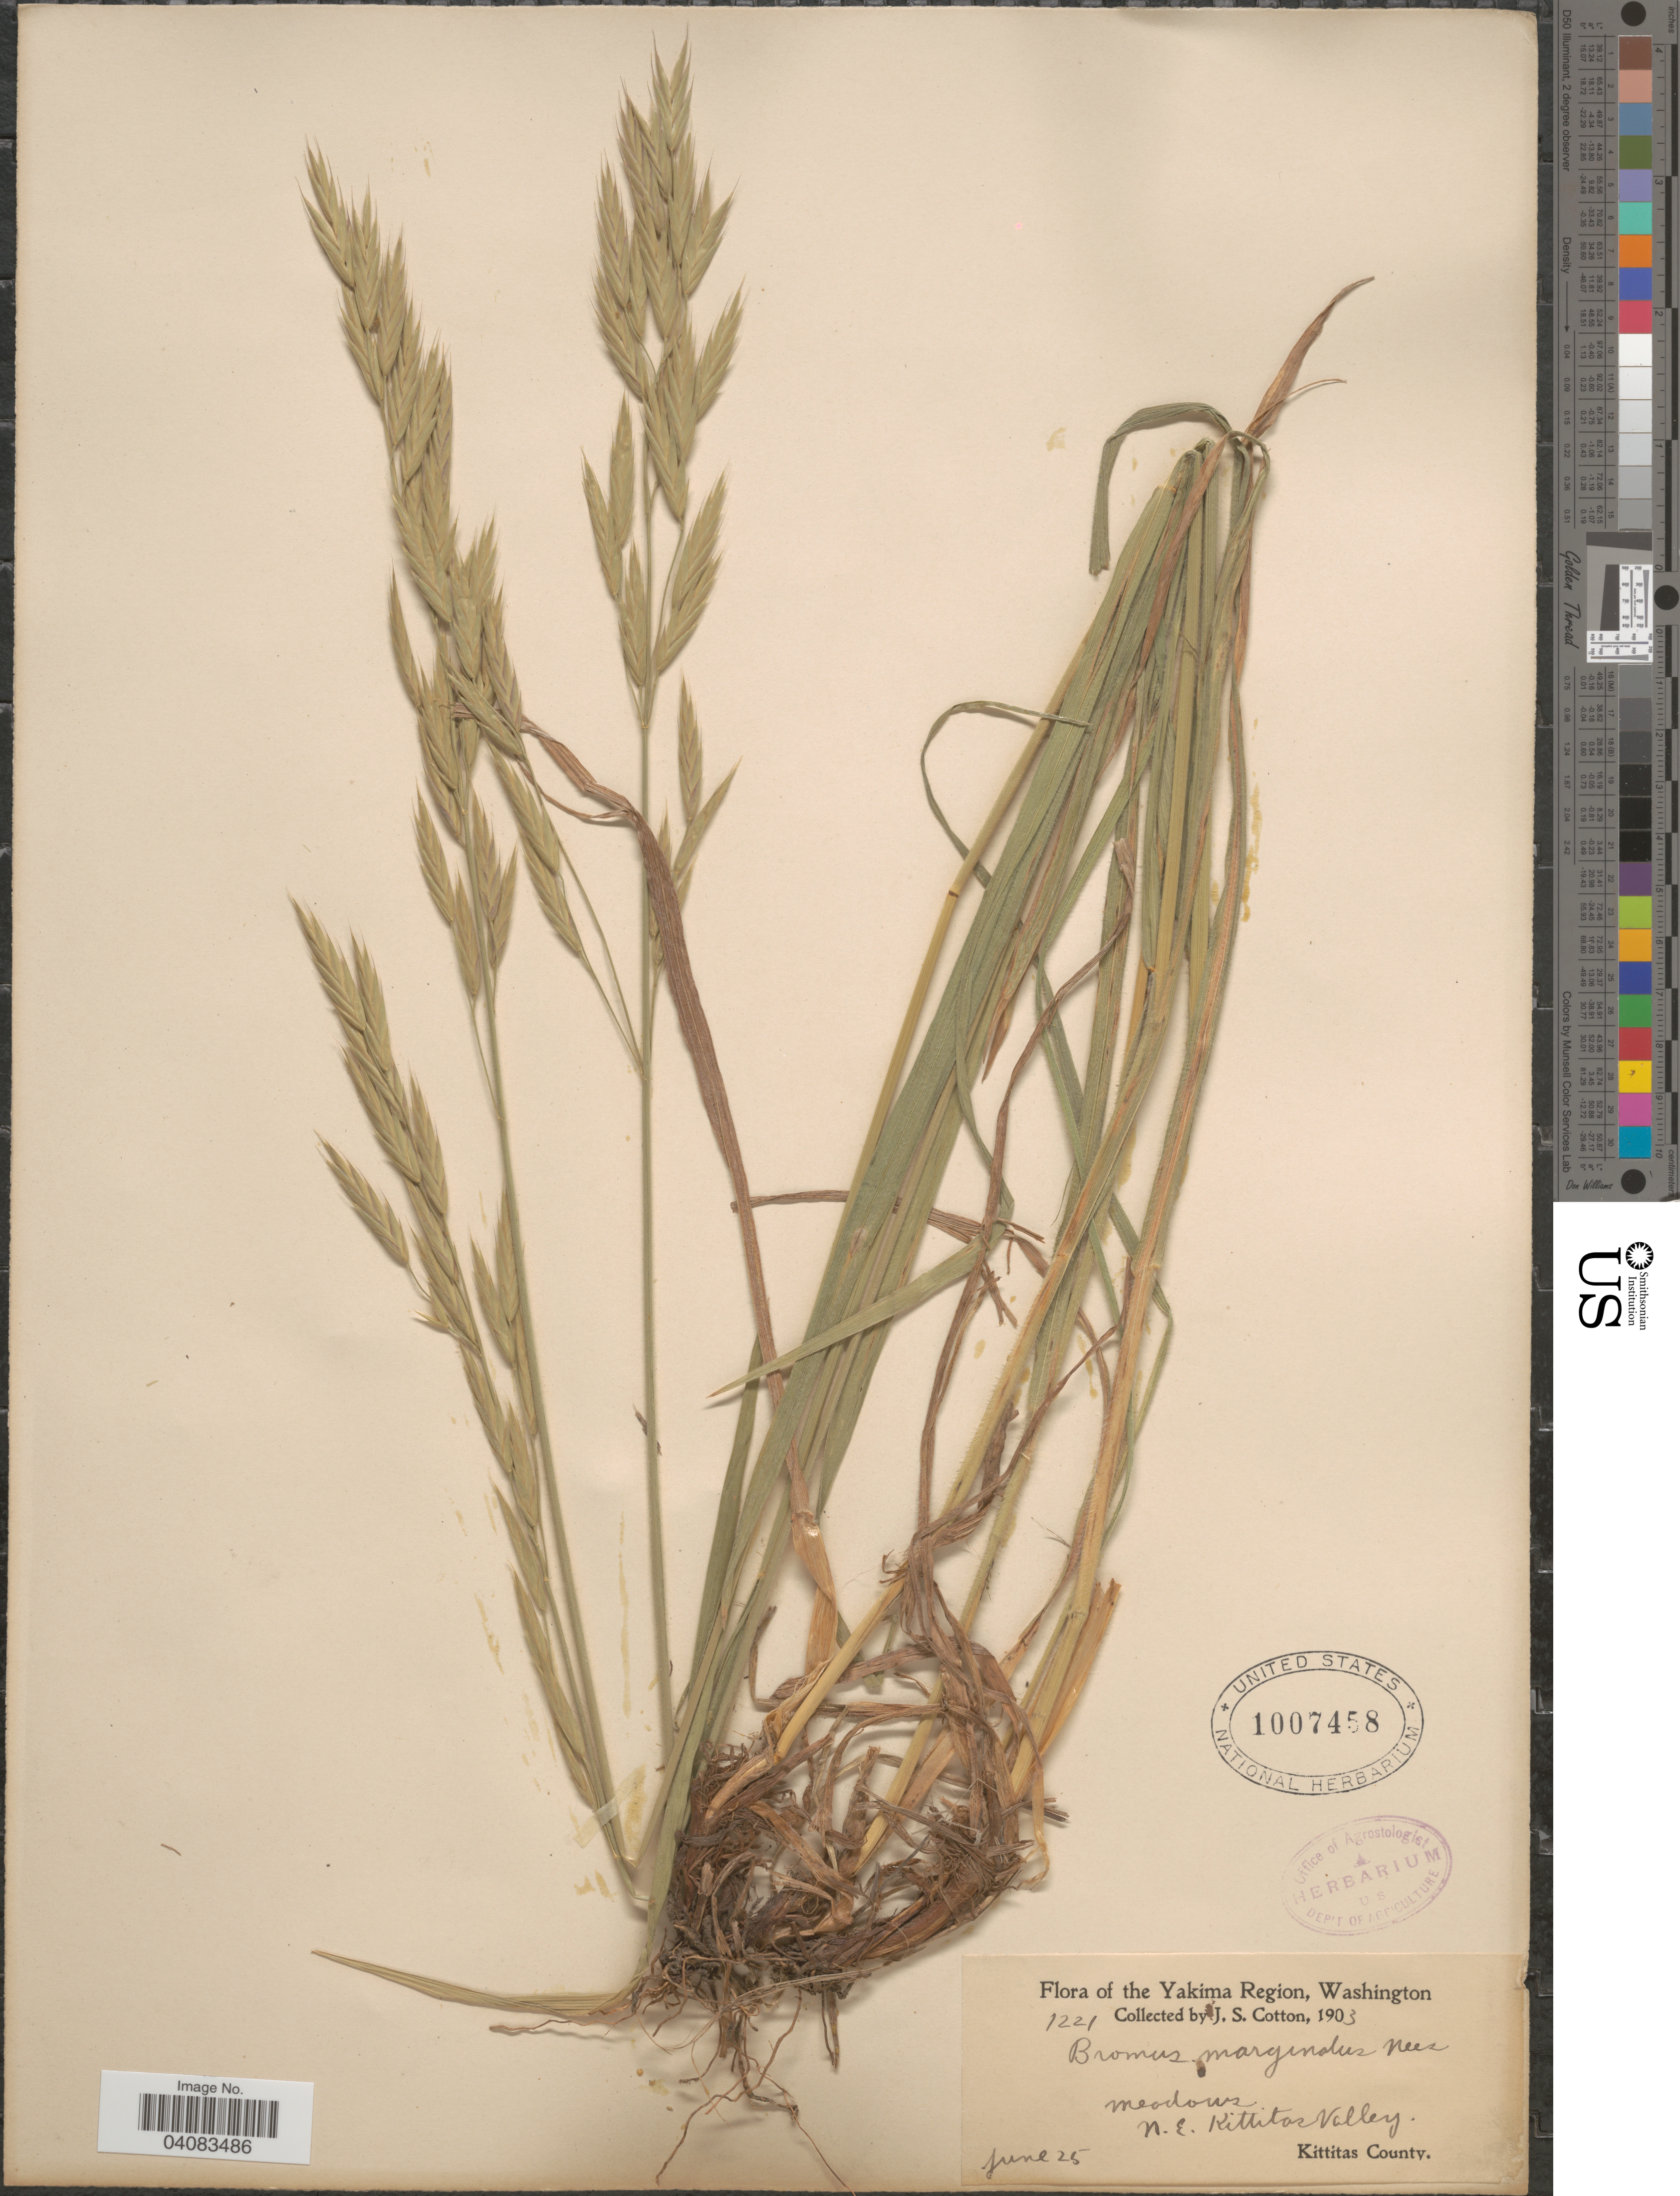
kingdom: Plantae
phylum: Tracheophyta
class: Liliopsida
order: Poales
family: Poaceae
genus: Bromus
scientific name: Bromus marginatus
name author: Nees ex Steud.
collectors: J. S. Cotton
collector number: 1221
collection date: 1903-06-25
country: United States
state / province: Washington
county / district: Kittitas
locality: The Yakima Region. Meadows. N. E. Kittitas Valley. Kittitas County.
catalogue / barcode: US 1007458